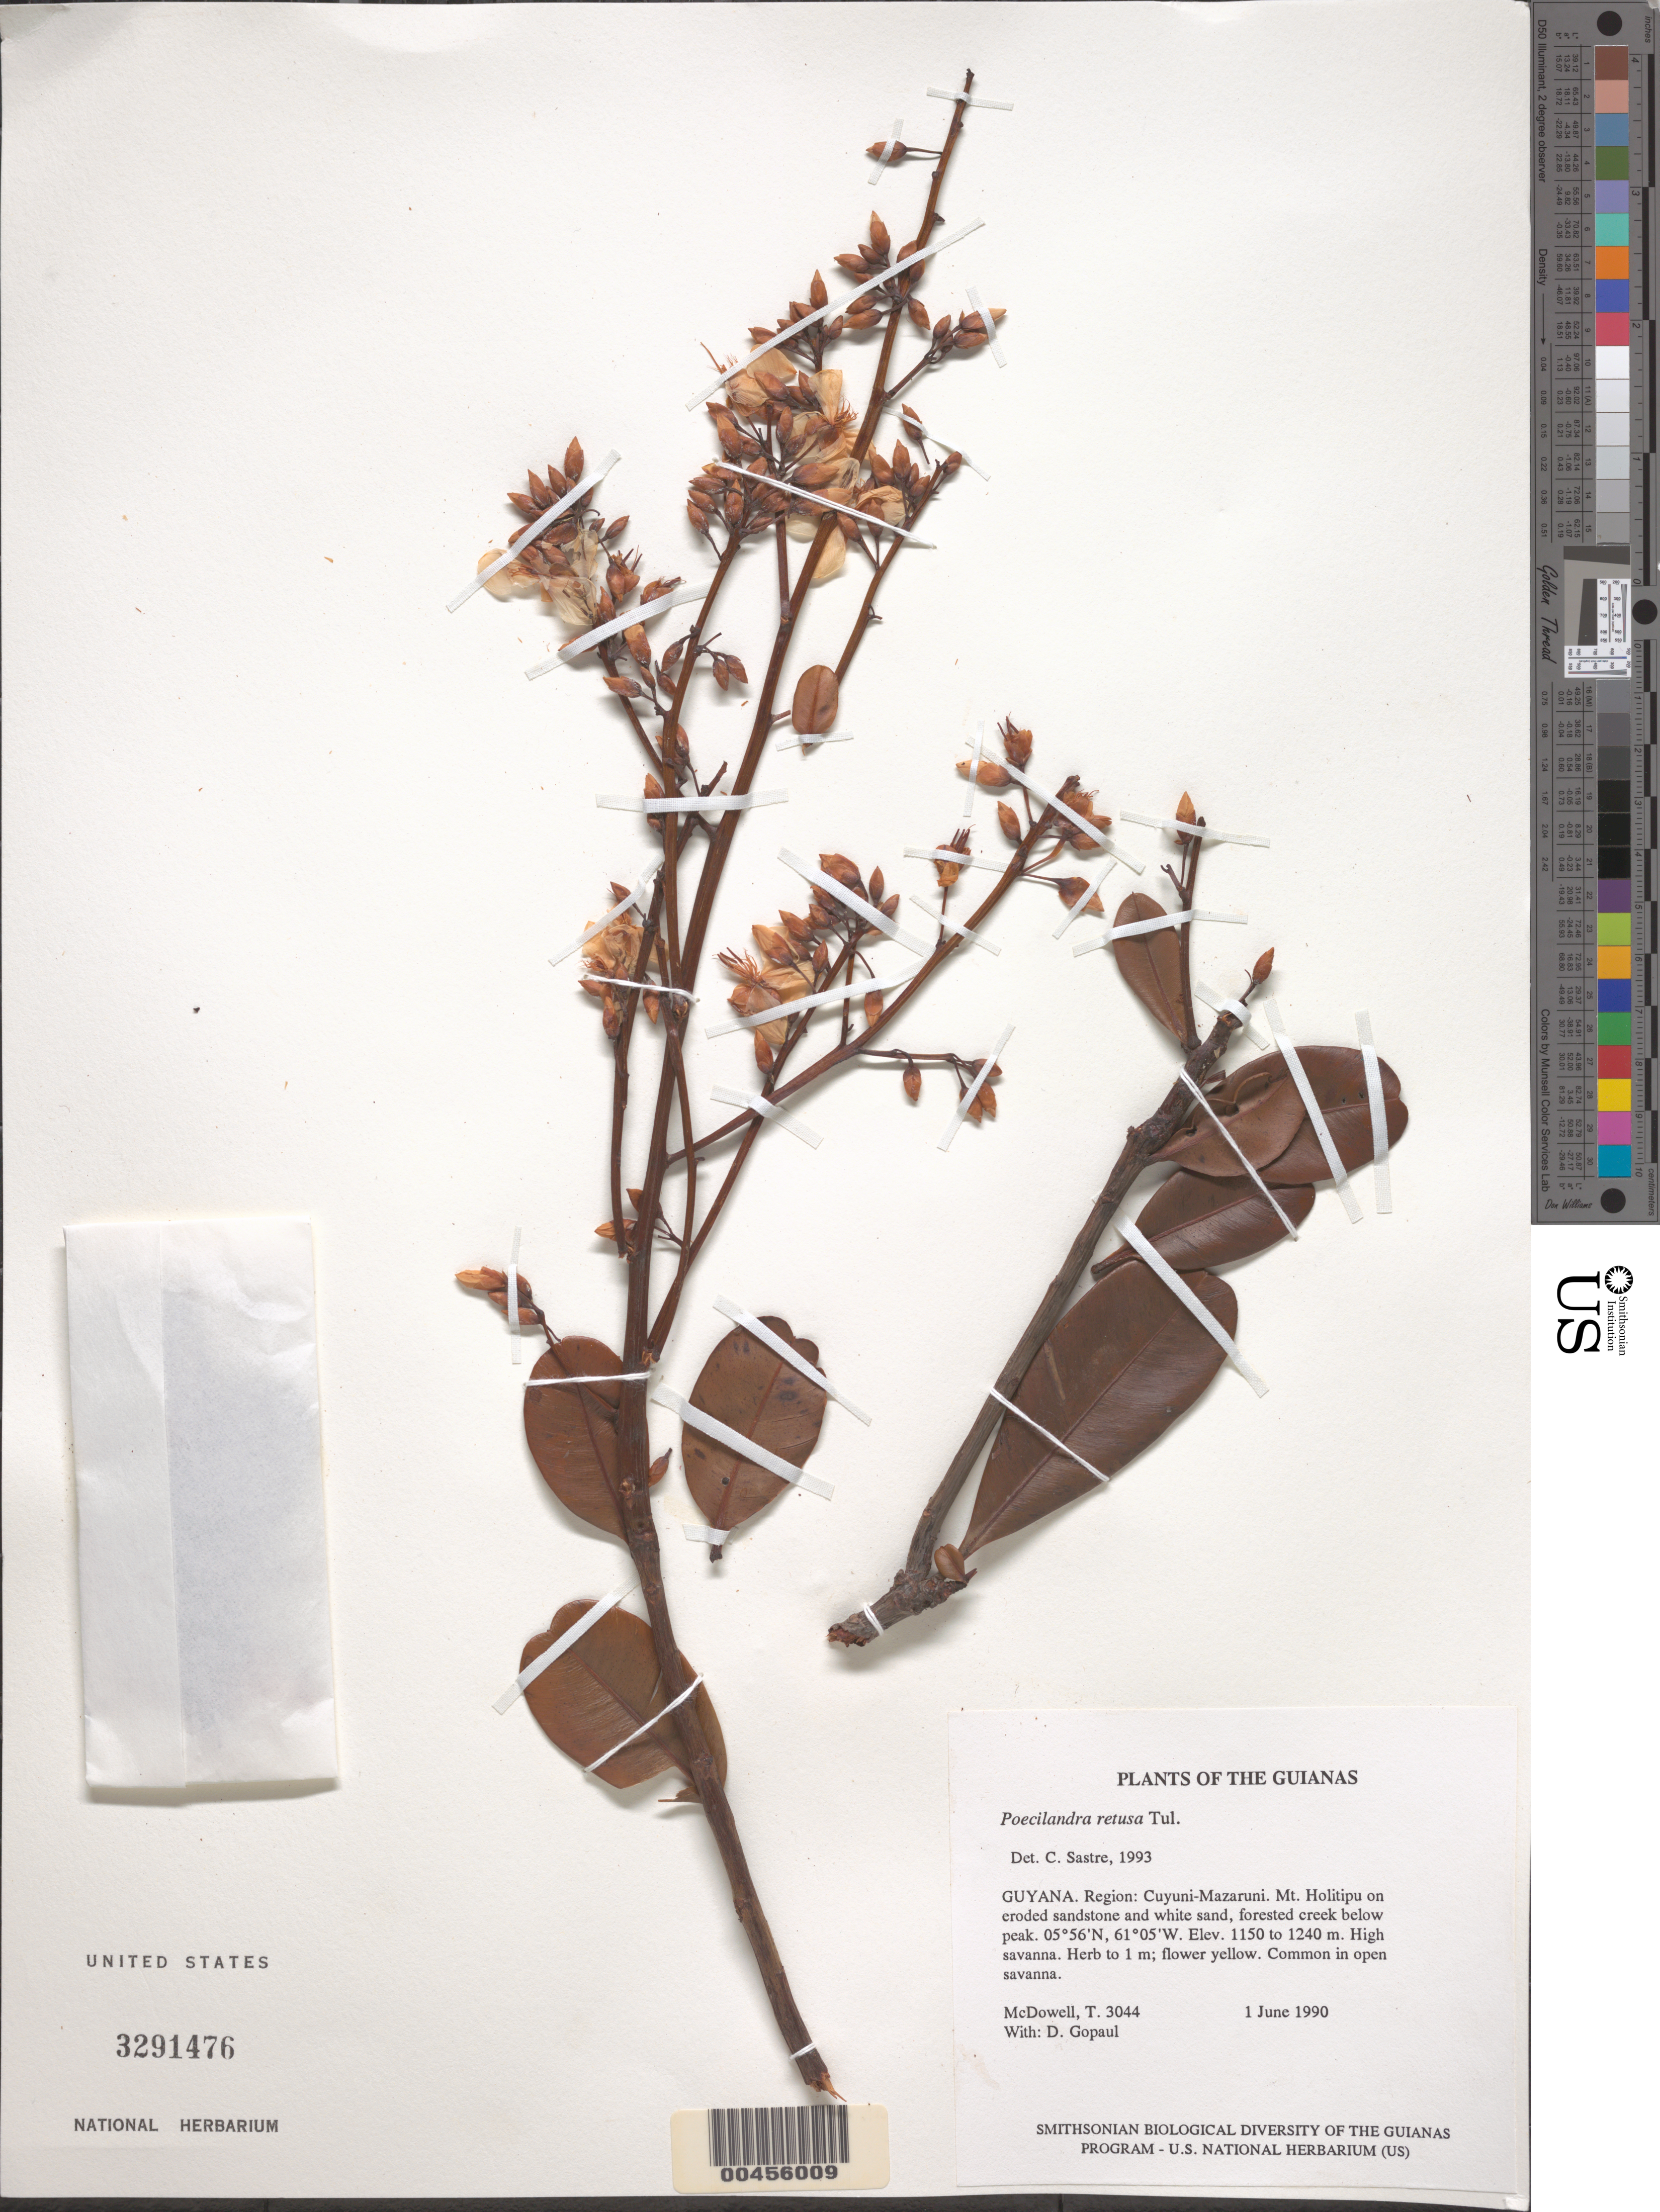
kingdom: Plantae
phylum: Tracheophyta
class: Magnoliopsida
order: Malpighiales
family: Ochnaceae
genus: Poecilandra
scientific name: Poecilandra retusa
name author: Tul.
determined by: Sastre, C. H. L.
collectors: T. McDowell, D. Hughs & D. Gopaul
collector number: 3044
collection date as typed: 1 June 1990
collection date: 1990-06-01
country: Guyana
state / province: Cuyuni-Mazaruni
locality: Mt. Holitipu camp, below peak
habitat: Forested creek, high savanna. Eroded sandstone and white sand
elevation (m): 1150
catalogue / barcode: US 3291476